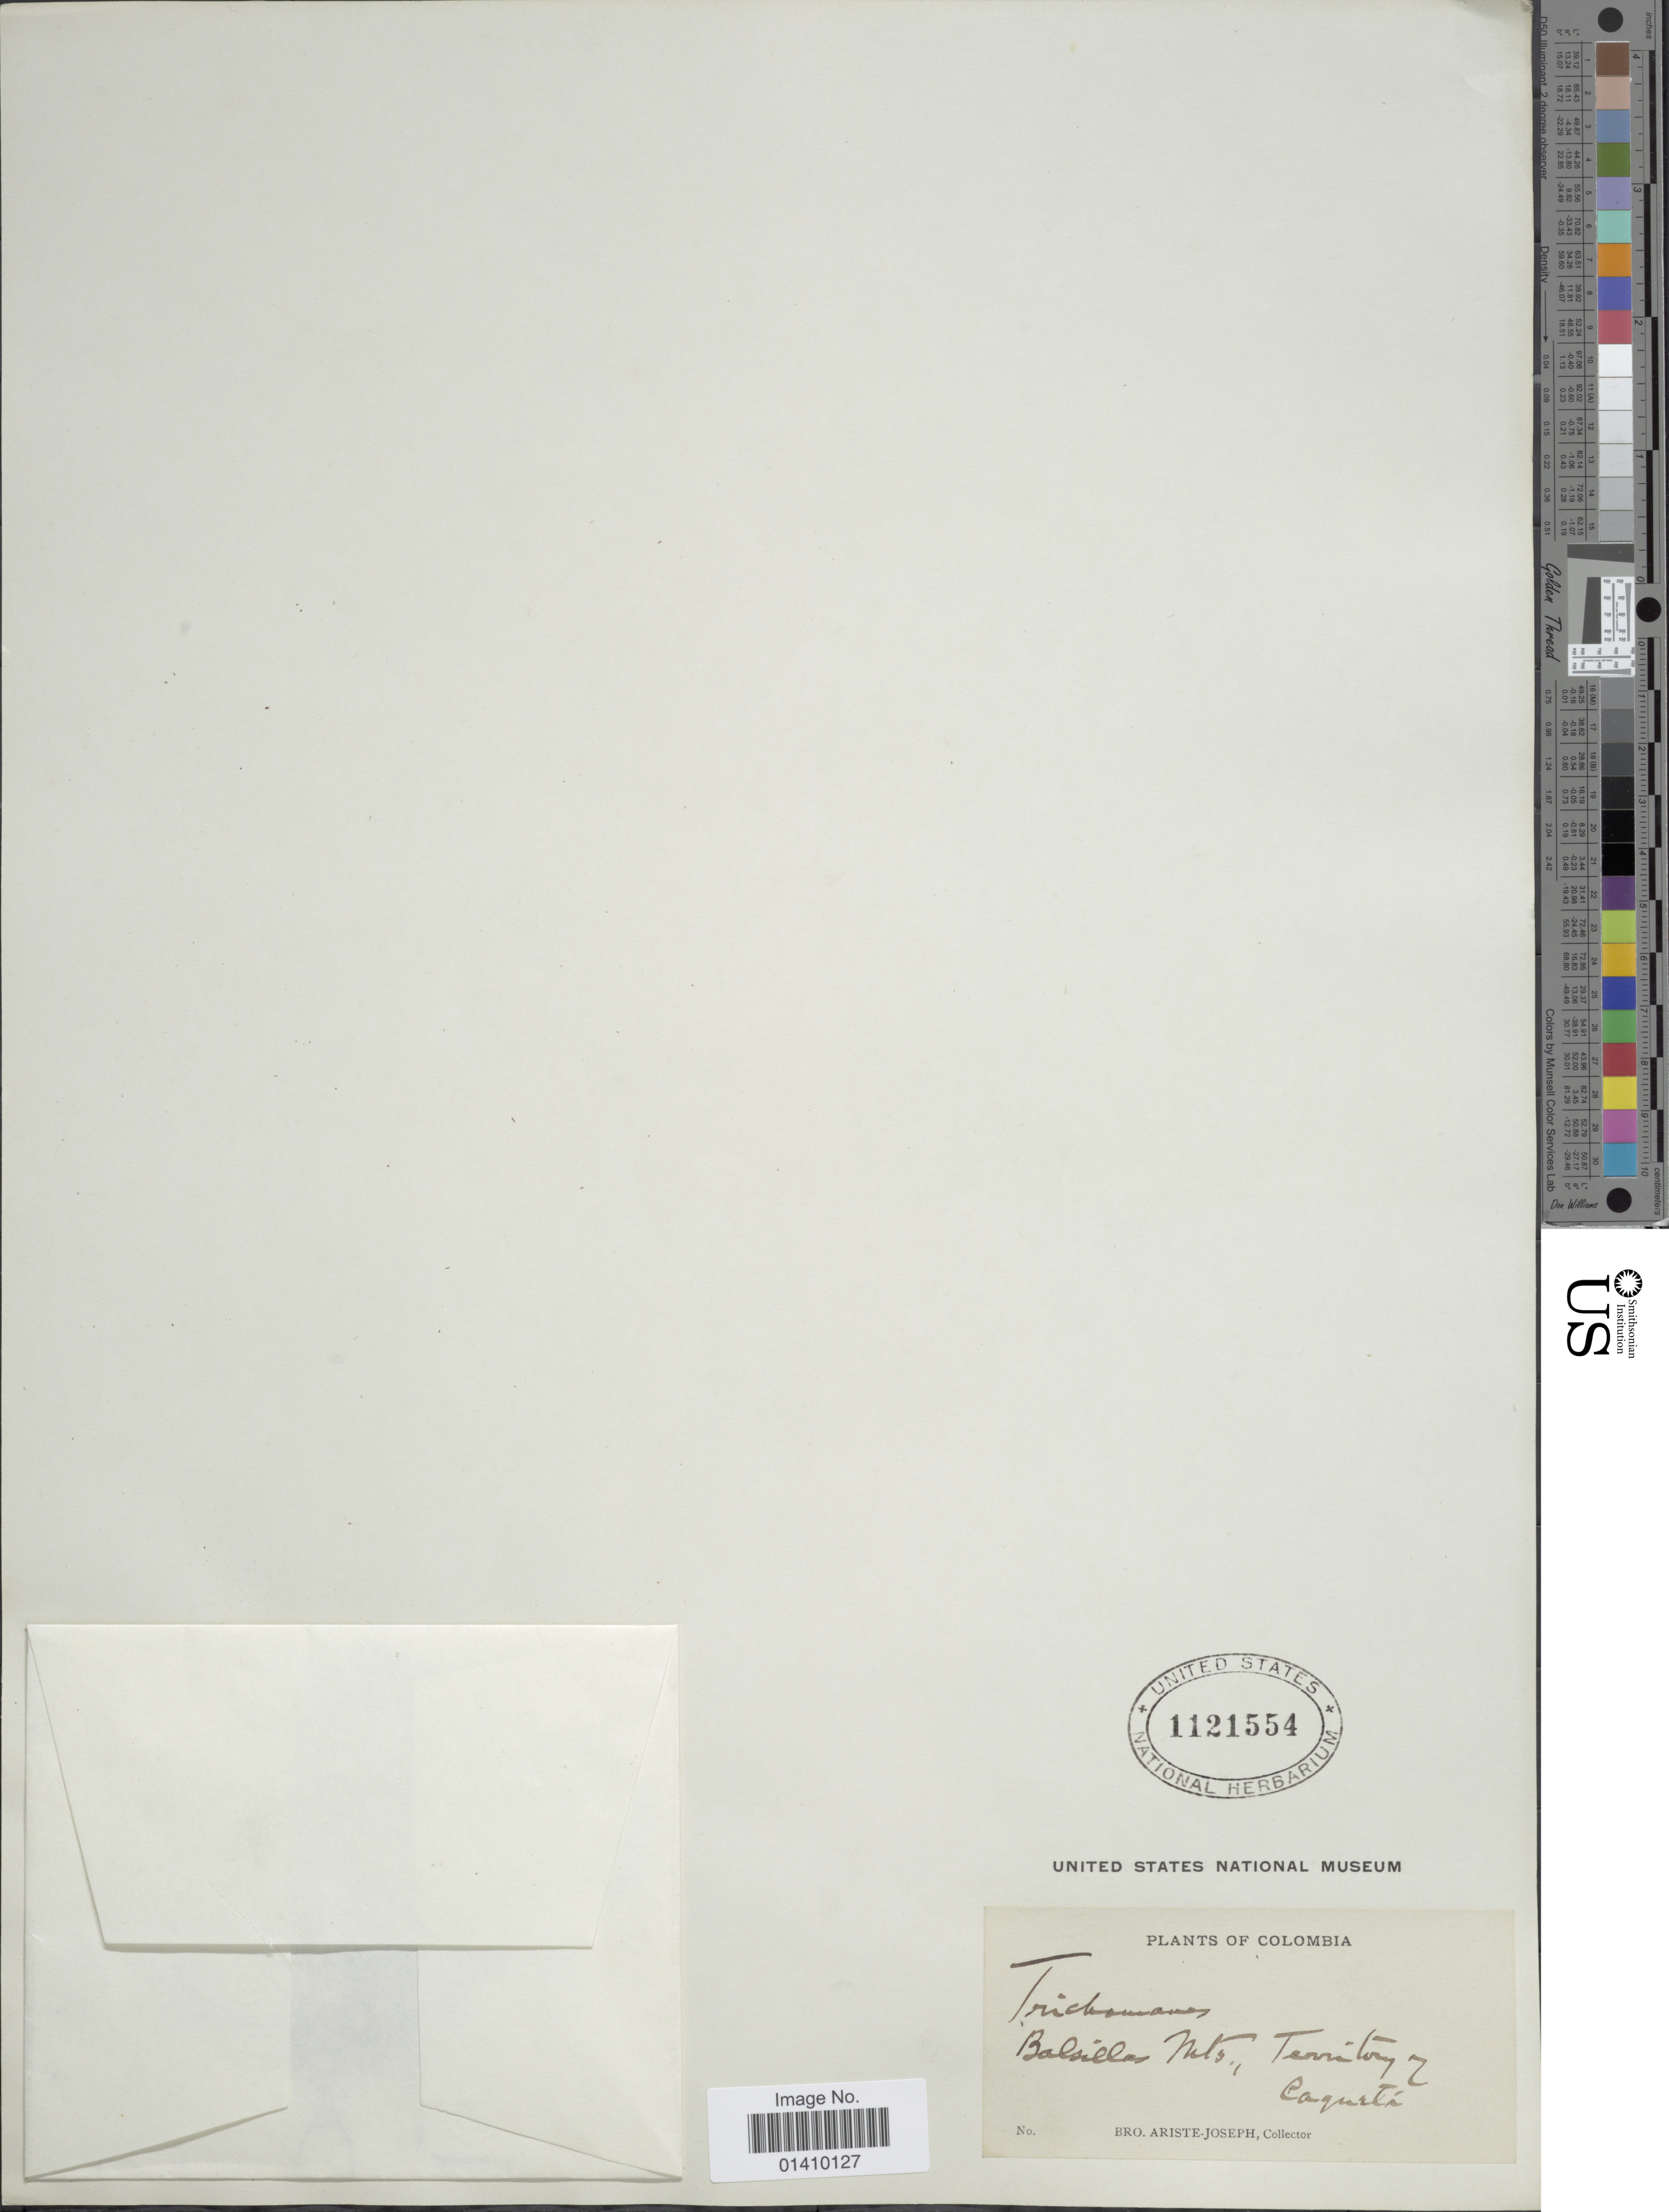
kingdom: Plantae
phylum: Tracheophyta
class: Polypodiopsida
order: Hymenophyllales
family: Hymenophyllaceae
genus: Polyphlebium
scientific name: Polyphlebium capillaceum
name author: (L.) Ebihara & Dubuisson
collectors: Bro. Ariste-Joseph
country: Colombia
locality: Balsillas Mts, Territory of Caqueta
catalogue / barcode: US 1121554